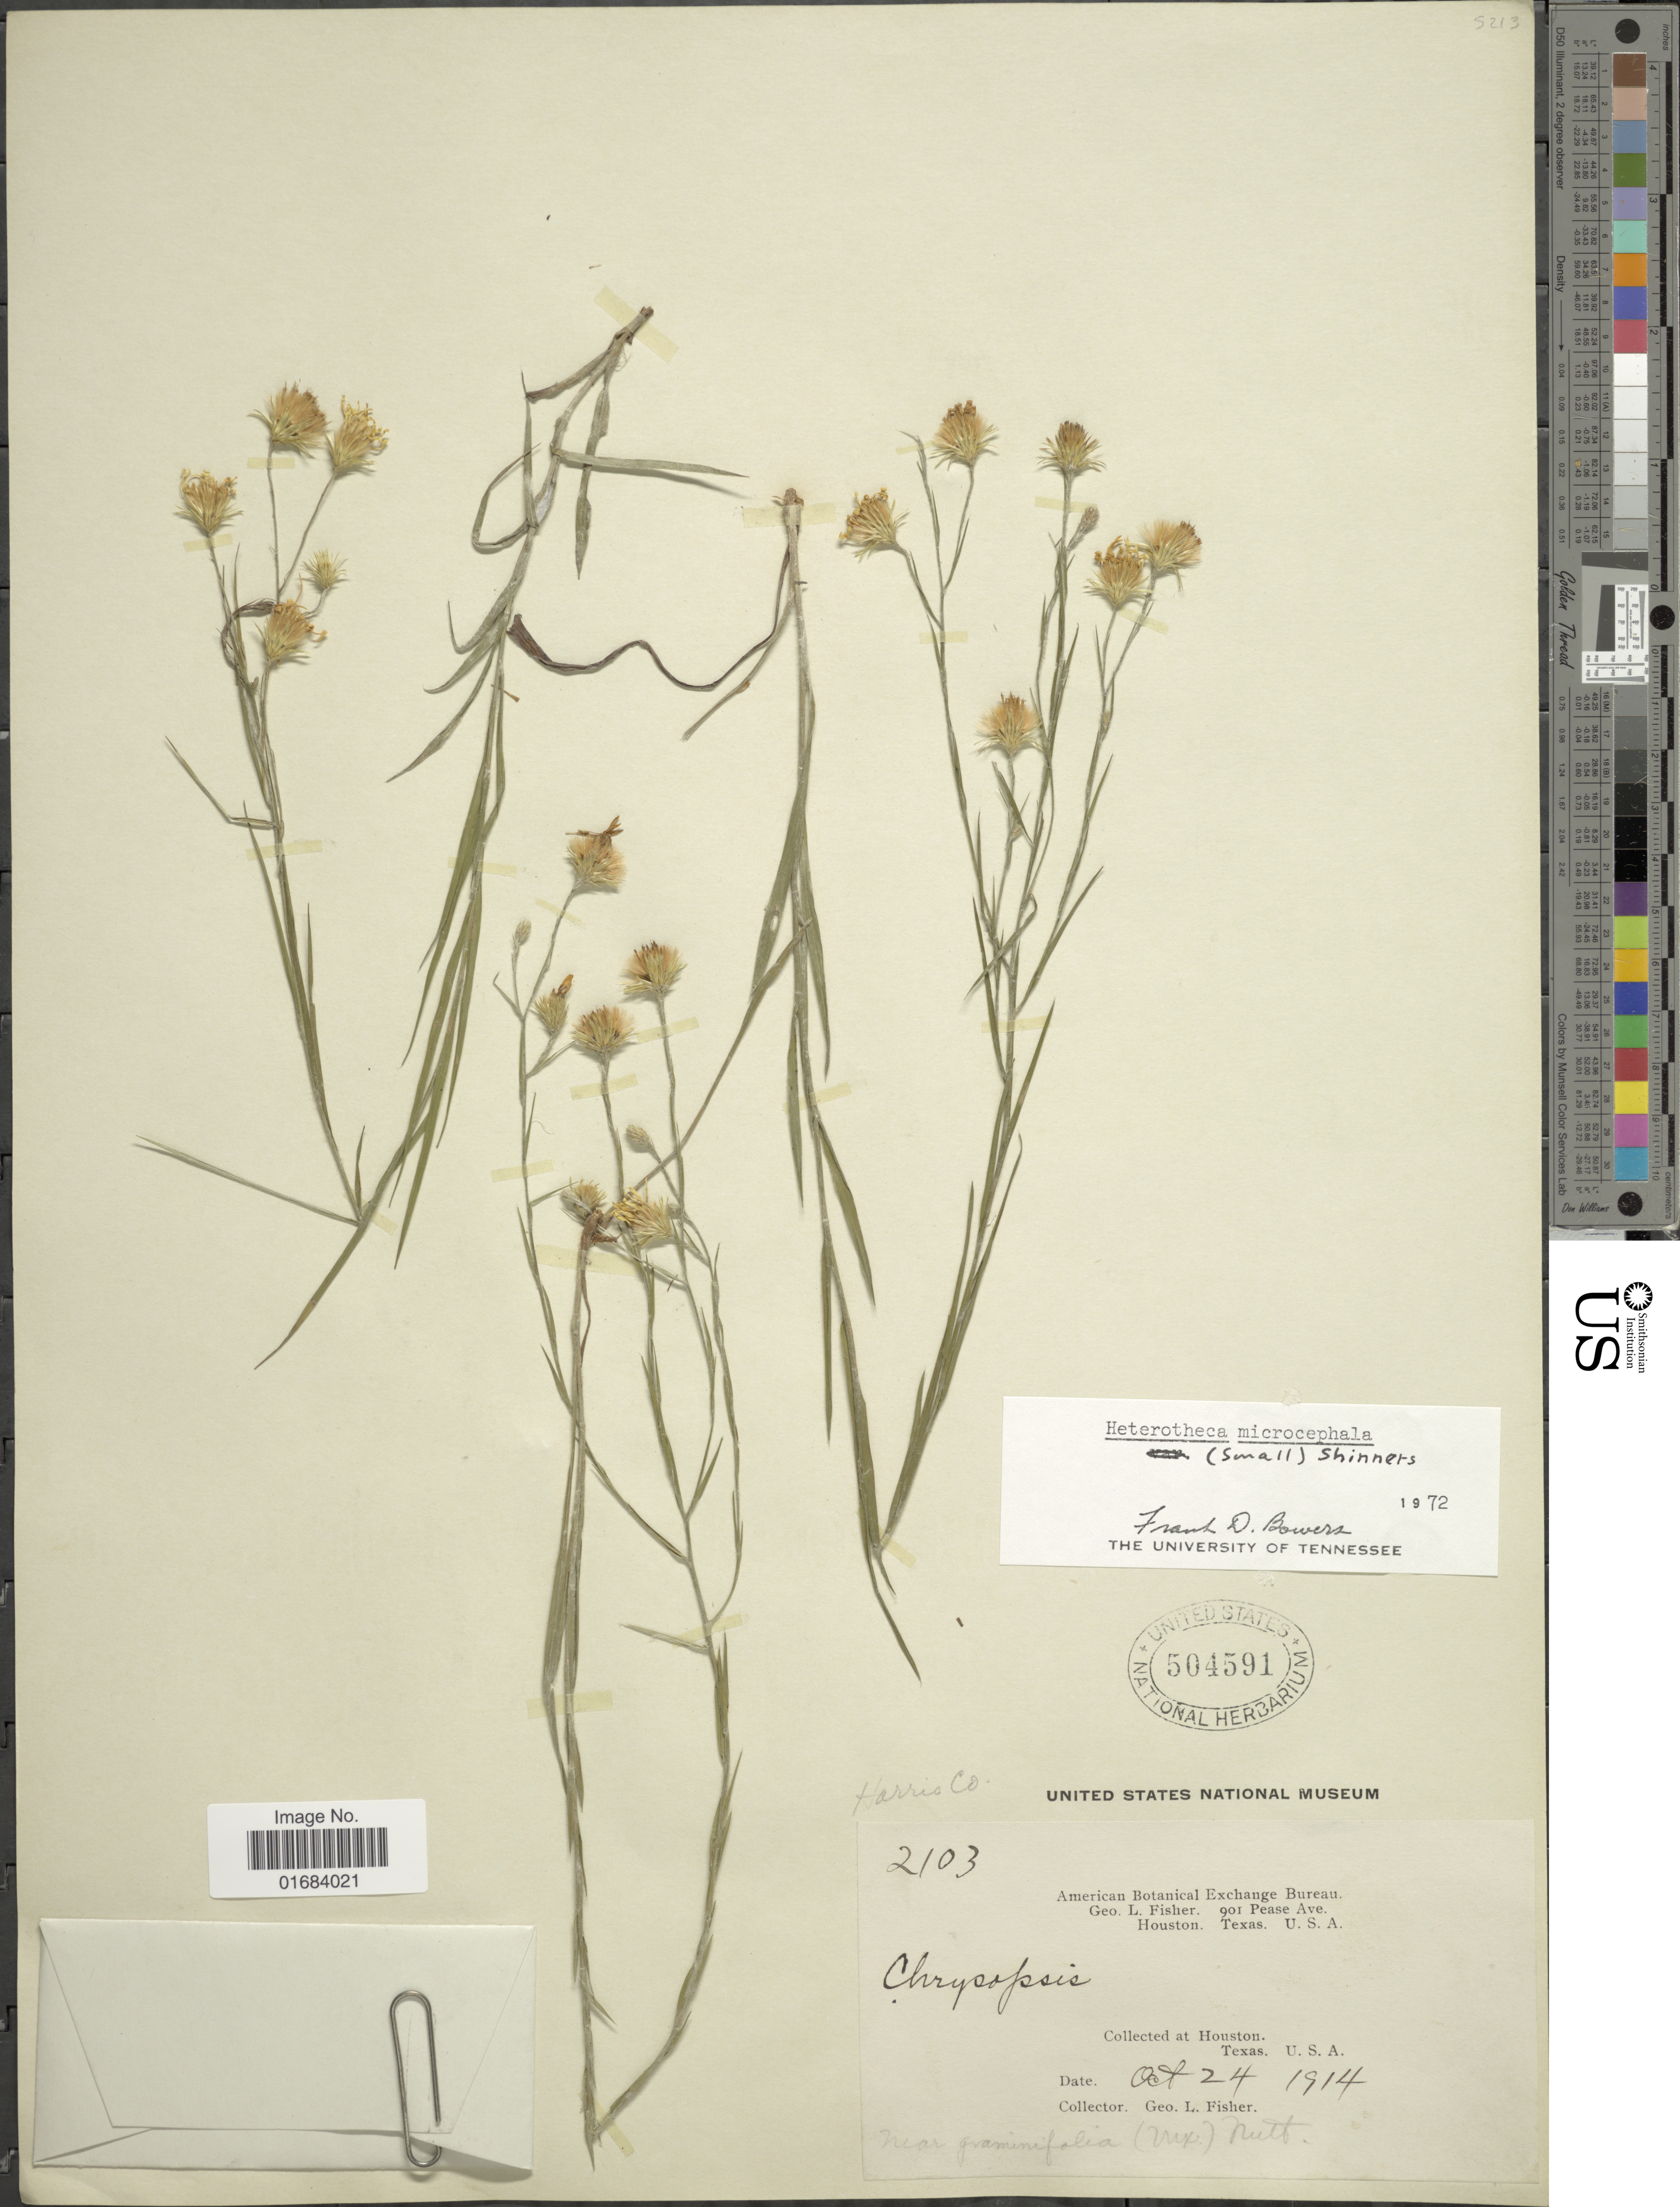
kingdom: Plantae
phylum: Tracheophyta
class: Magnoliopsida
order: Asterales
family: Asteraceae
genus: Pityopsis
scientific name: Pityopsis microcephala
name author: Small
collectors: G. L. Fisher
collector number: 2103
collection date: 1914-10-24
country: United States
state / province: Texas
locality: Houston, Texas, U.S.A.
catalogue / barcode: US 504591